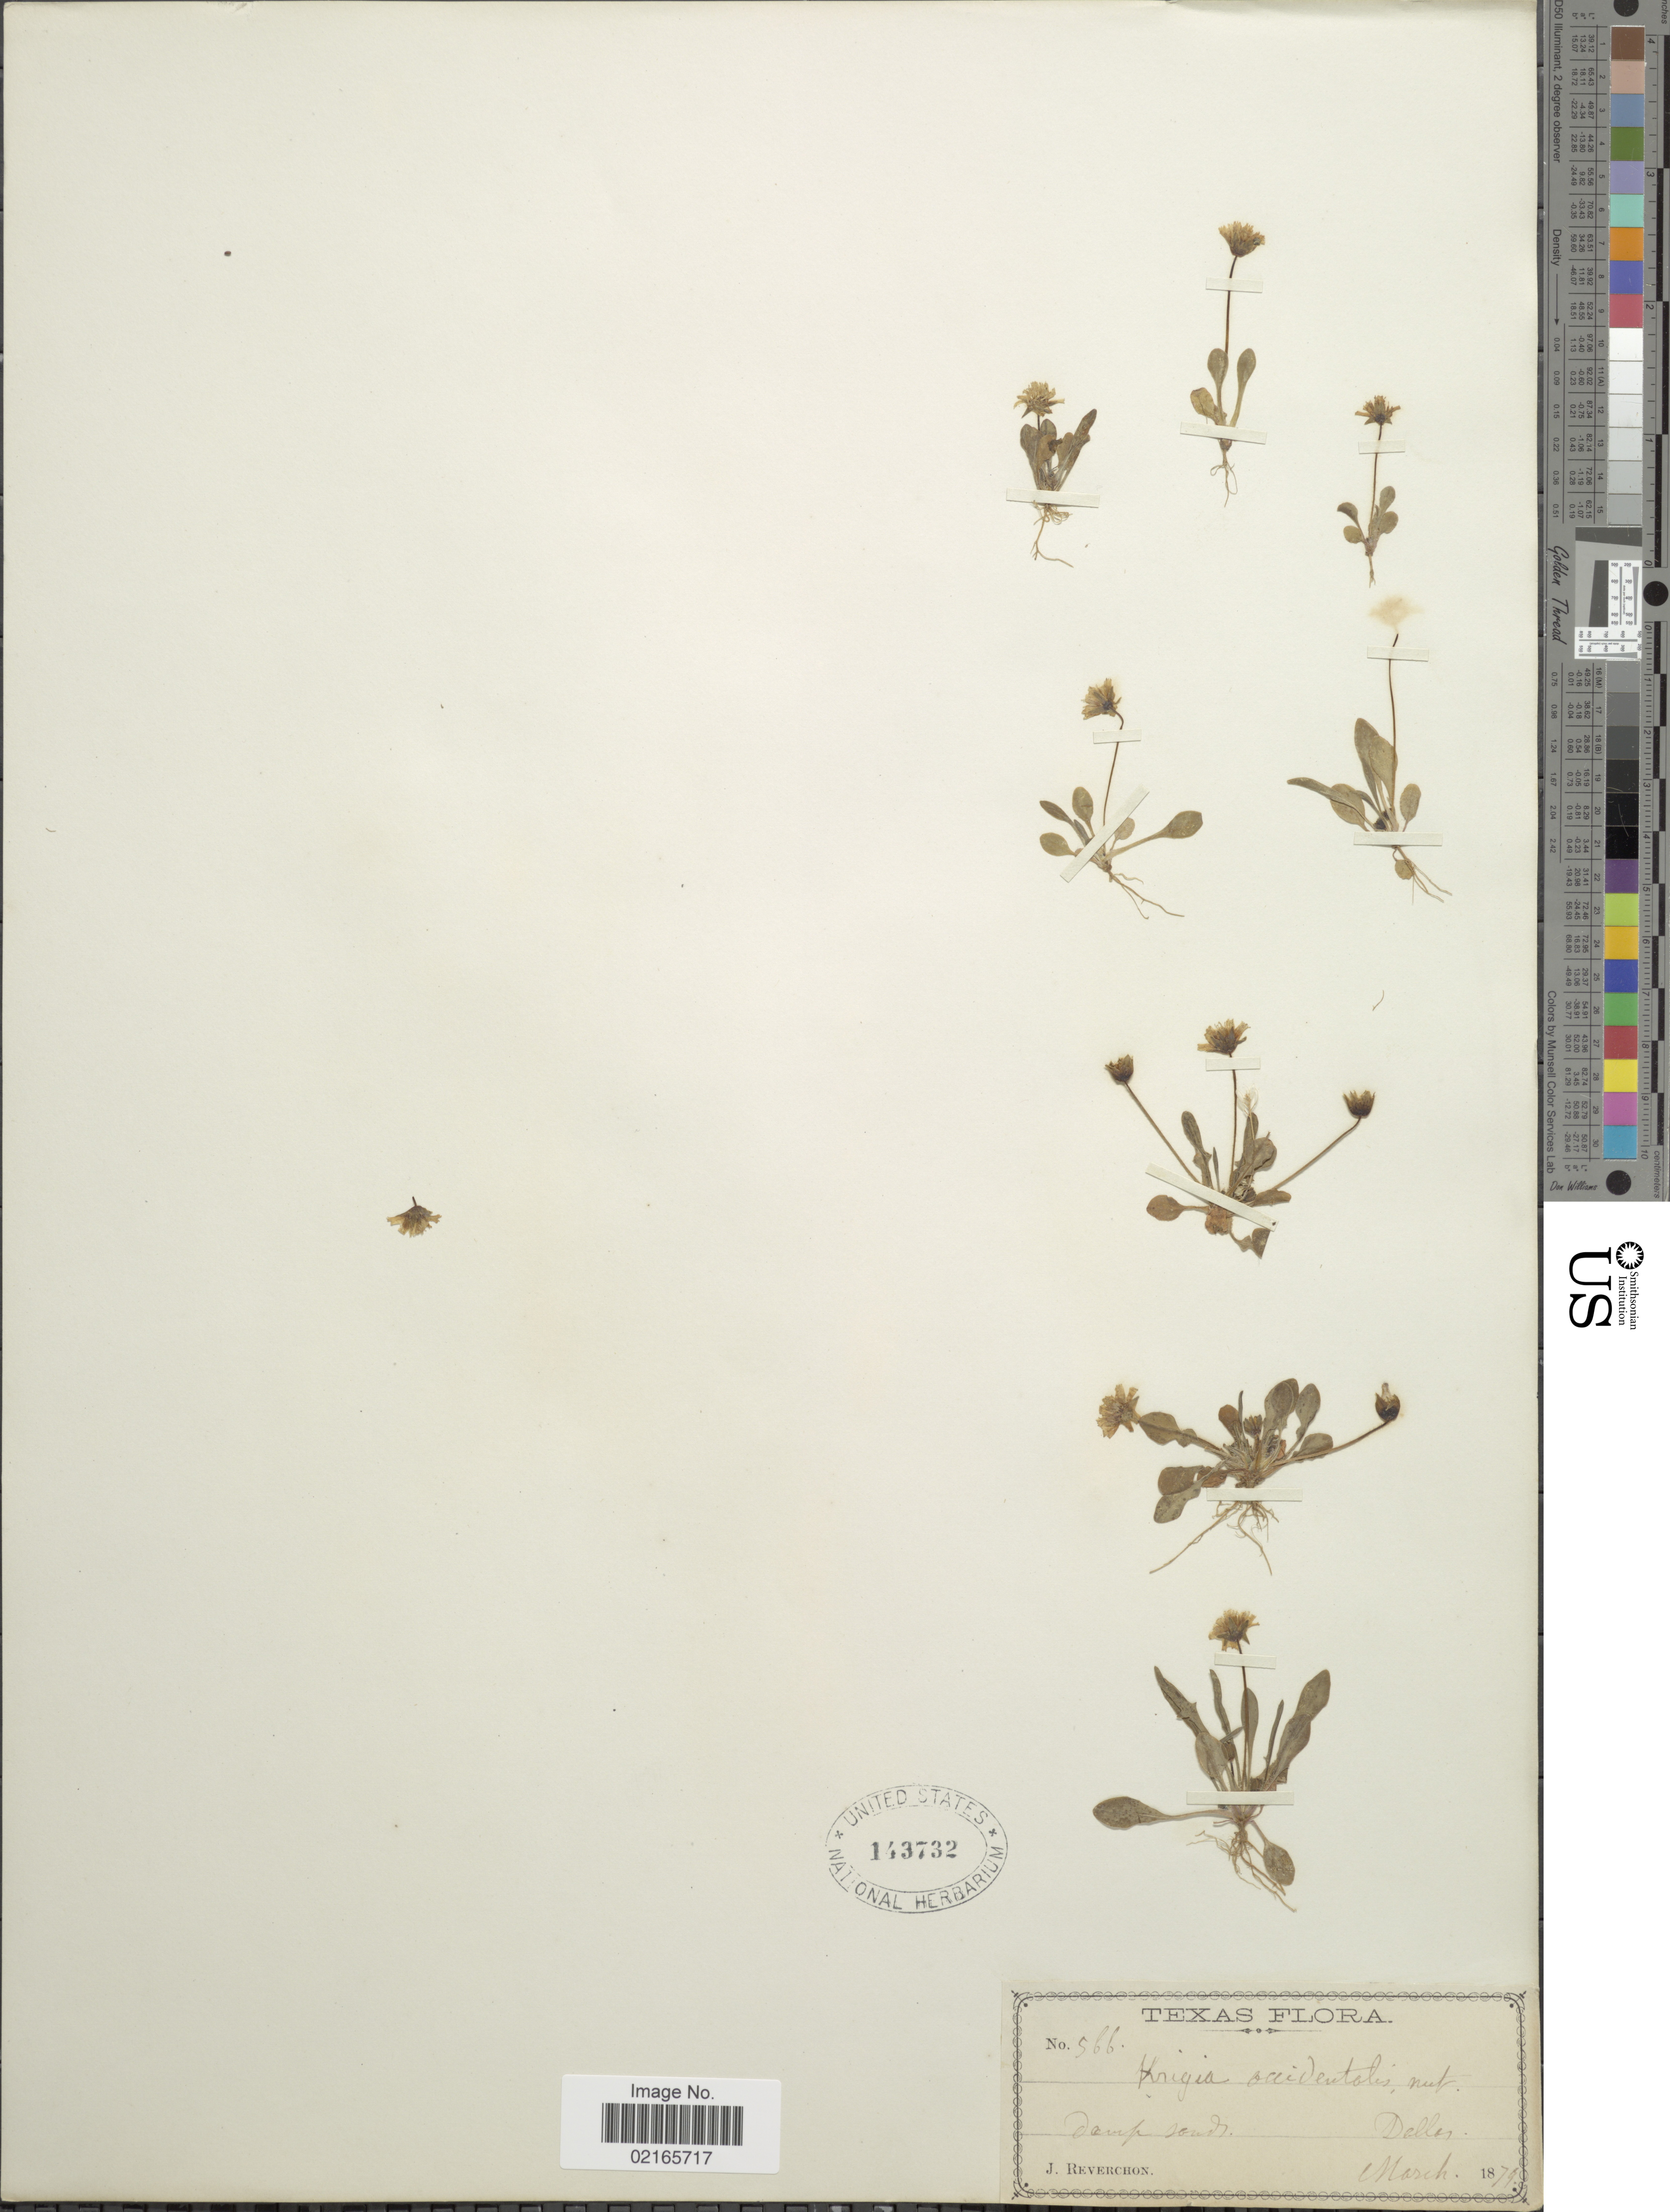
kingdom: Plantae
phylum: Tracheophyta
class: Magnoliopsida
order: Asterales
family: Asteraceae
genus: Krigia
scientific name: Krigia occidentalis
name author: Nutt.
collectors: J. Reverchon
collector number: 566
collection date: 1879-03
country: United States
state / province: Texas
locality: Swamp sand, Dallas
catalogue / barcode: US 143732